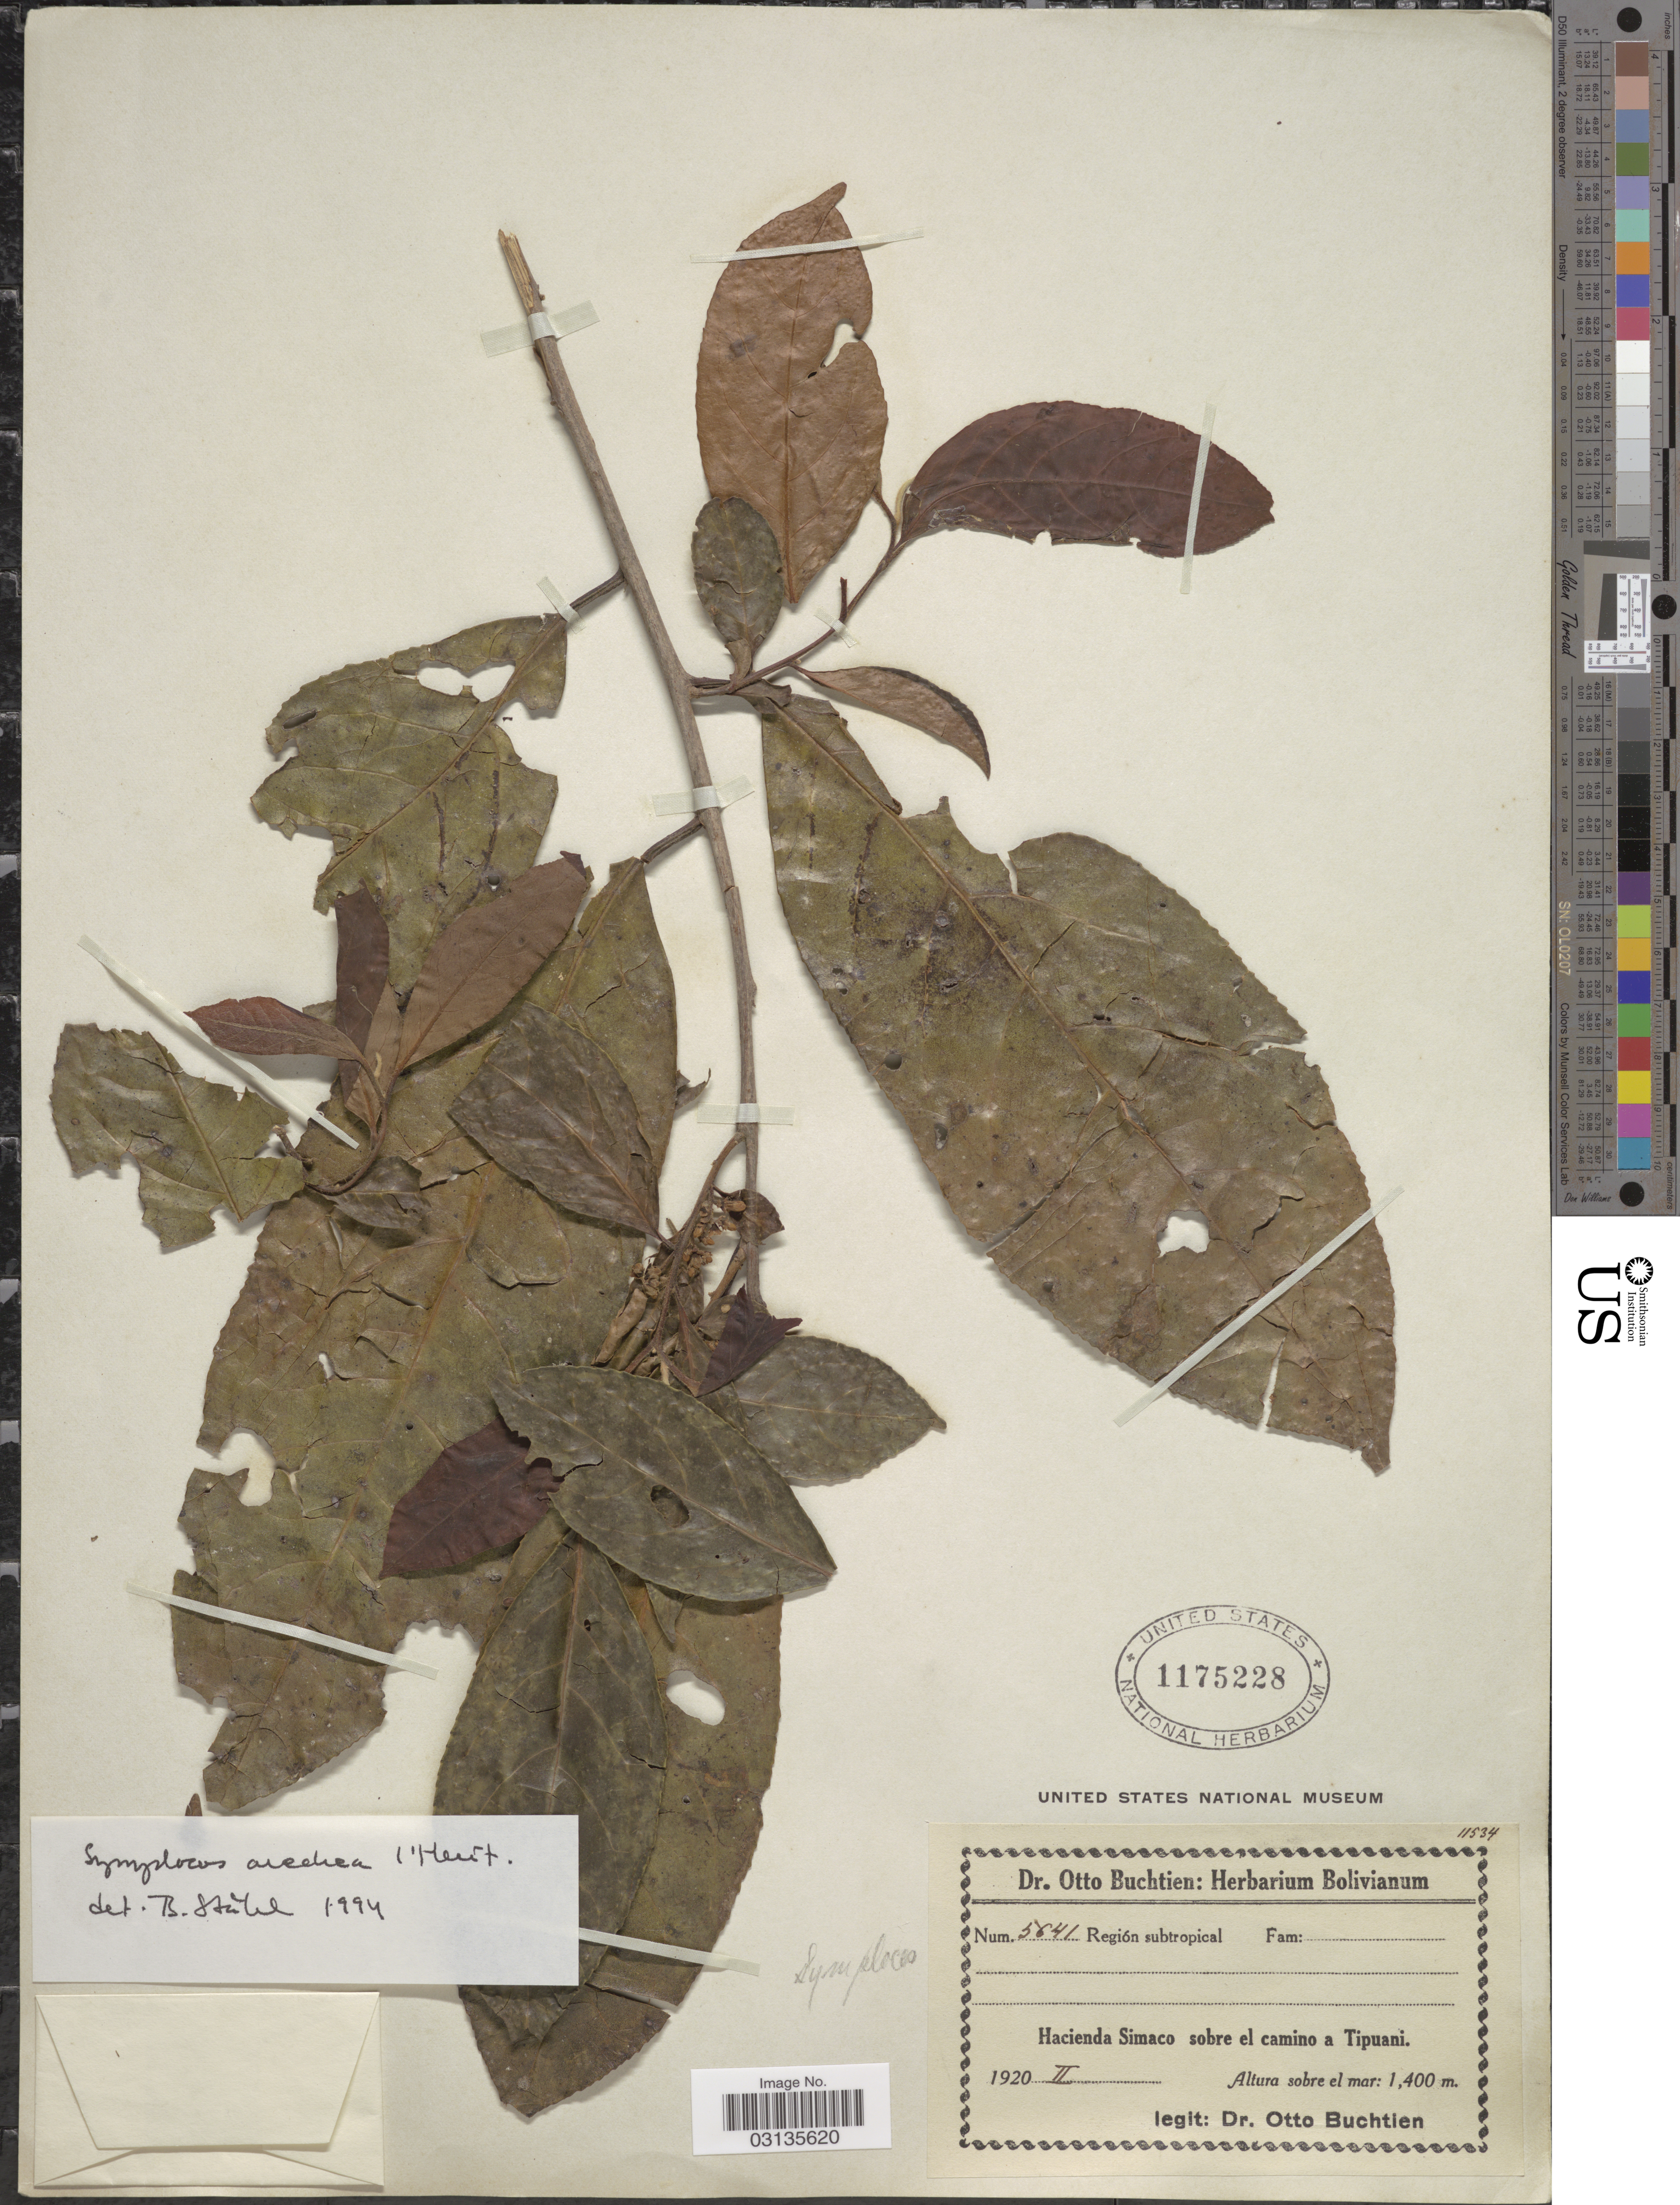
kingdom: Plantae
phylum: Tracheophyta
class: Magnoliopsida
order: Ericales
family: Symplocaceae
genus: Symplocos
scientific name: Symplocos arechea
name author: L'Hér.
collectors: O. Buchtien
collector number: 5641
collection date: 1920-02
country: Bolivia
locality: Hacienda Simaco sobre el camino a Tipuani.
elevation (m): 1400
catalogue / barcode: US 1175228